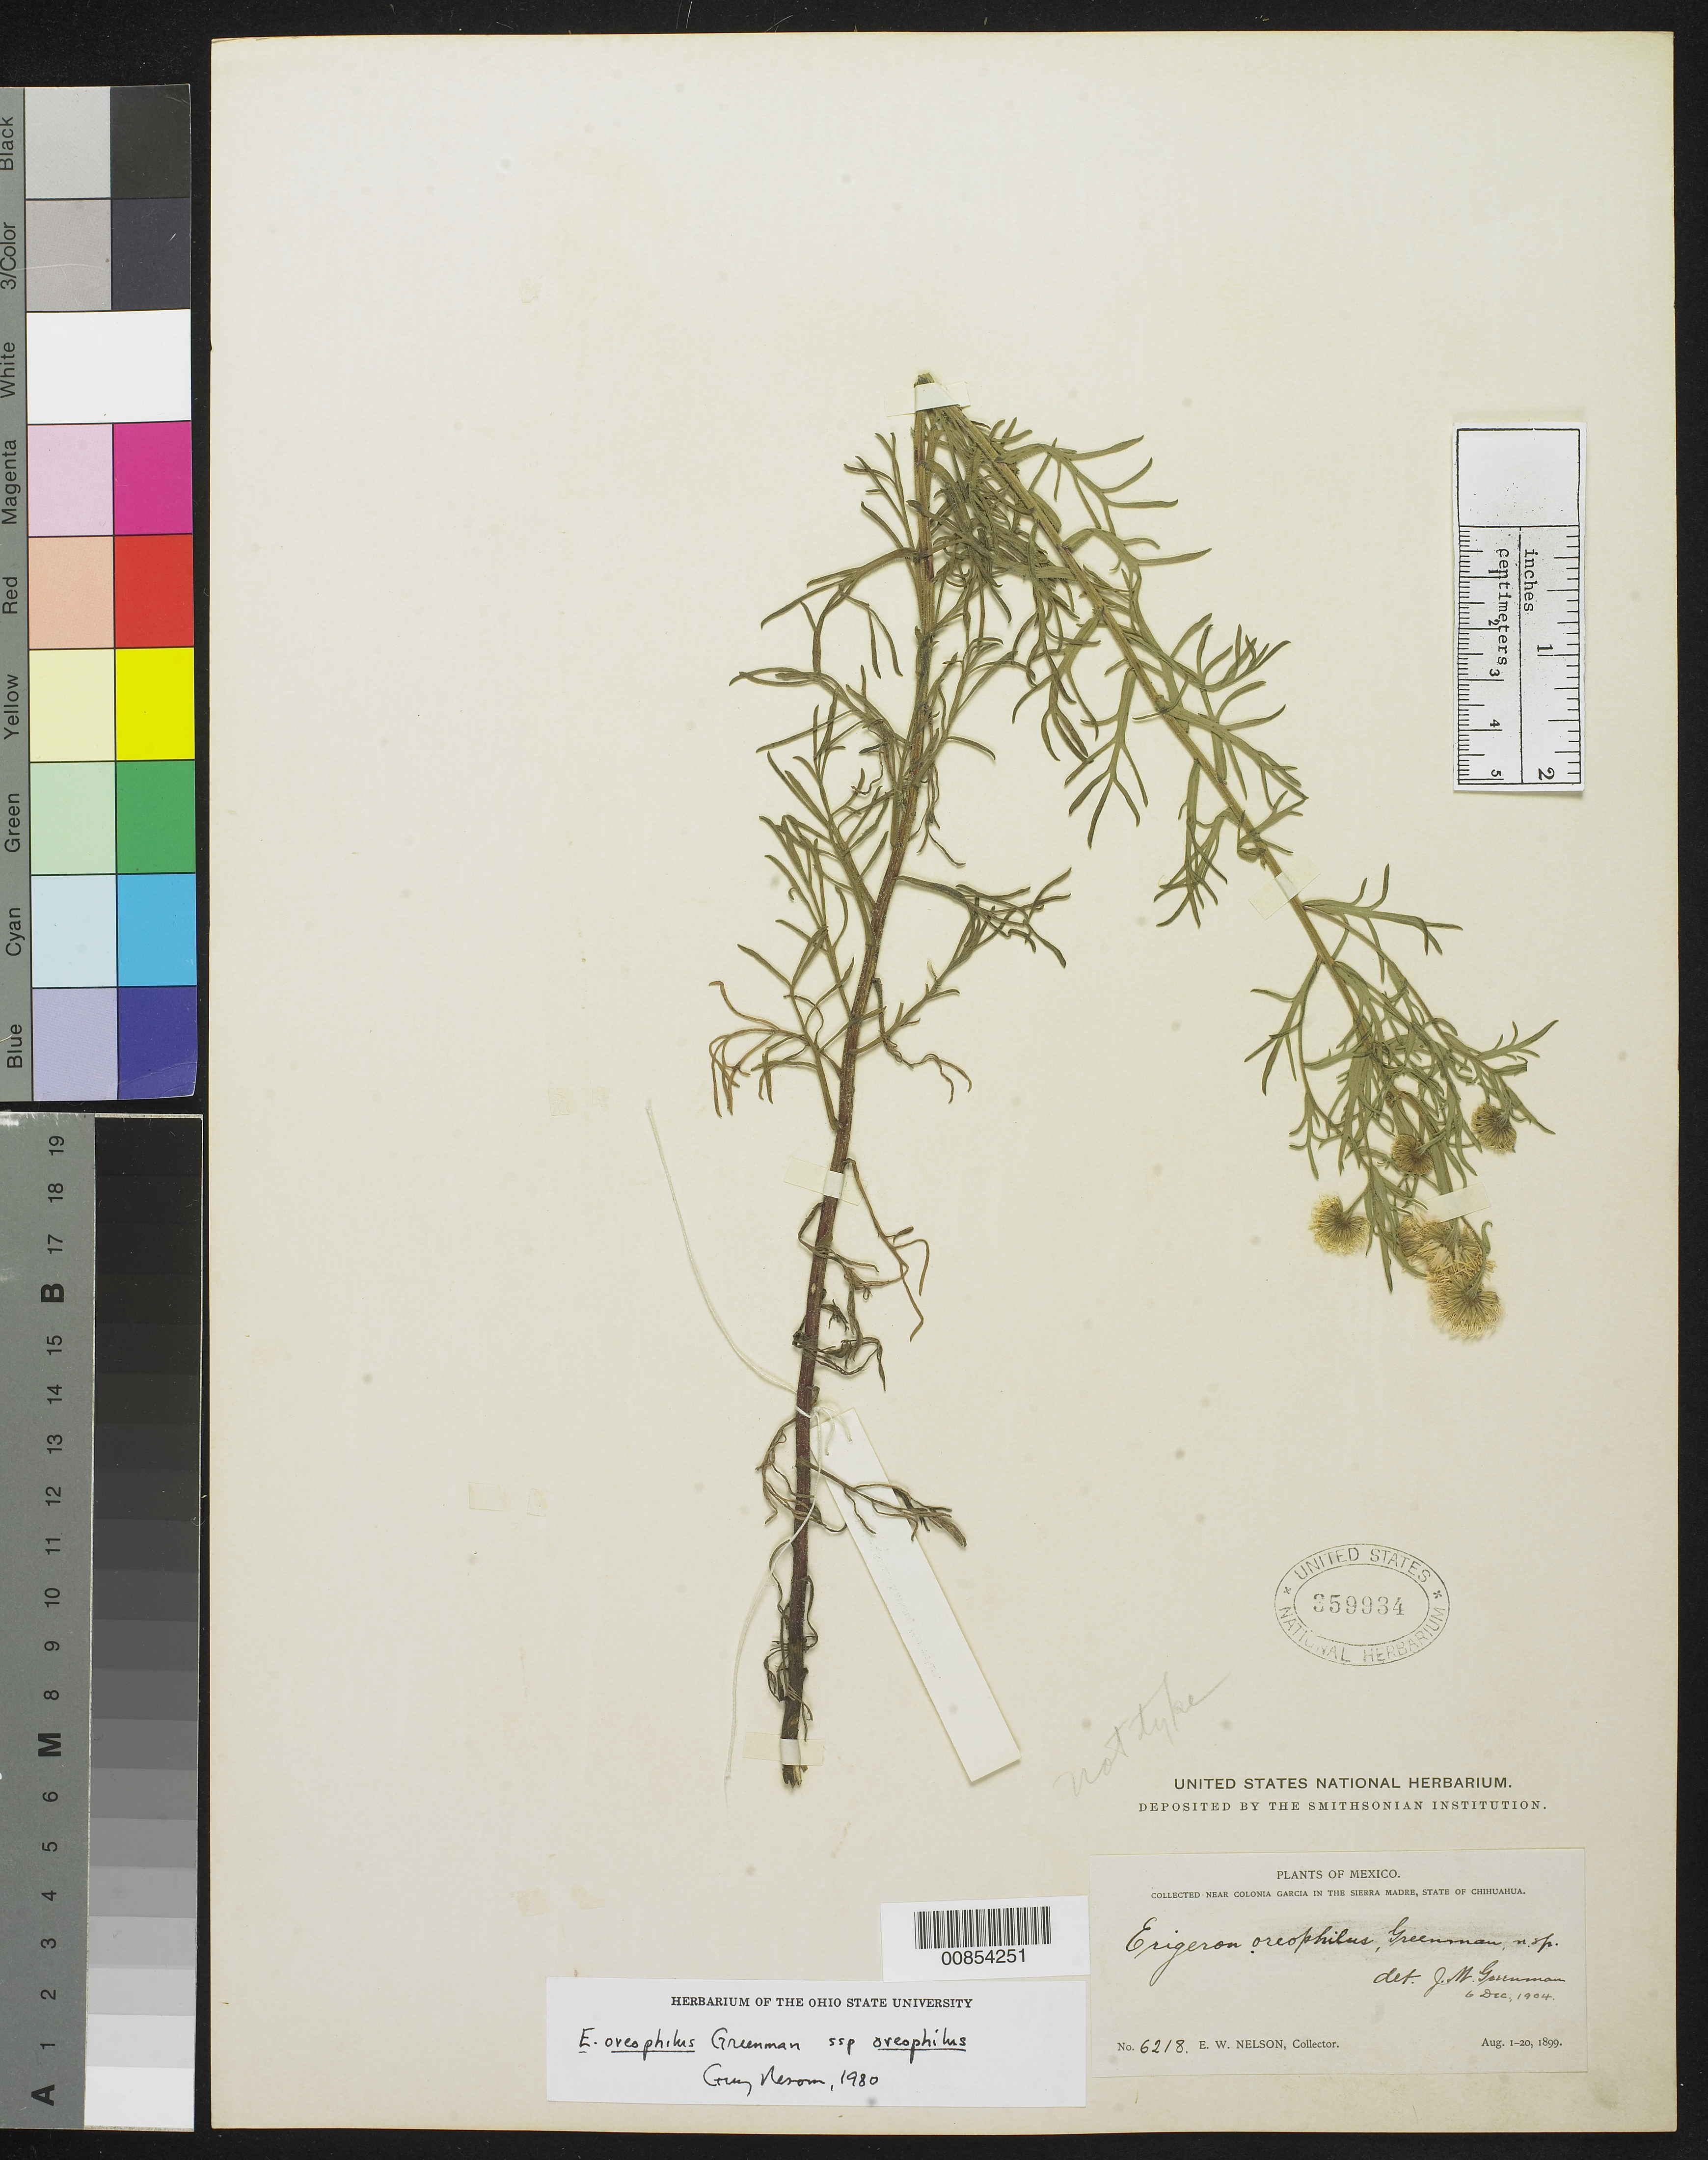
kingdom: Plantae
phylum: Tracheophyta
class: Magnoliopsida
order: Asterales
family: Asteraceae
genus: Erigeron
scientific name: Erigeron oreophilus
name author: Greenm.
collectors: E. W. Nelson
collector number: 6218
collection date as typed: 01 Aug 1899 to 20 Aug 1899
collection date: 1899-08-01/1899-08-20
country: Mexico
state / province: Chihuahua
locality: Near Colonia García in the Sierra Madre, Chihuahua.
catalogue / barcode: US 359934